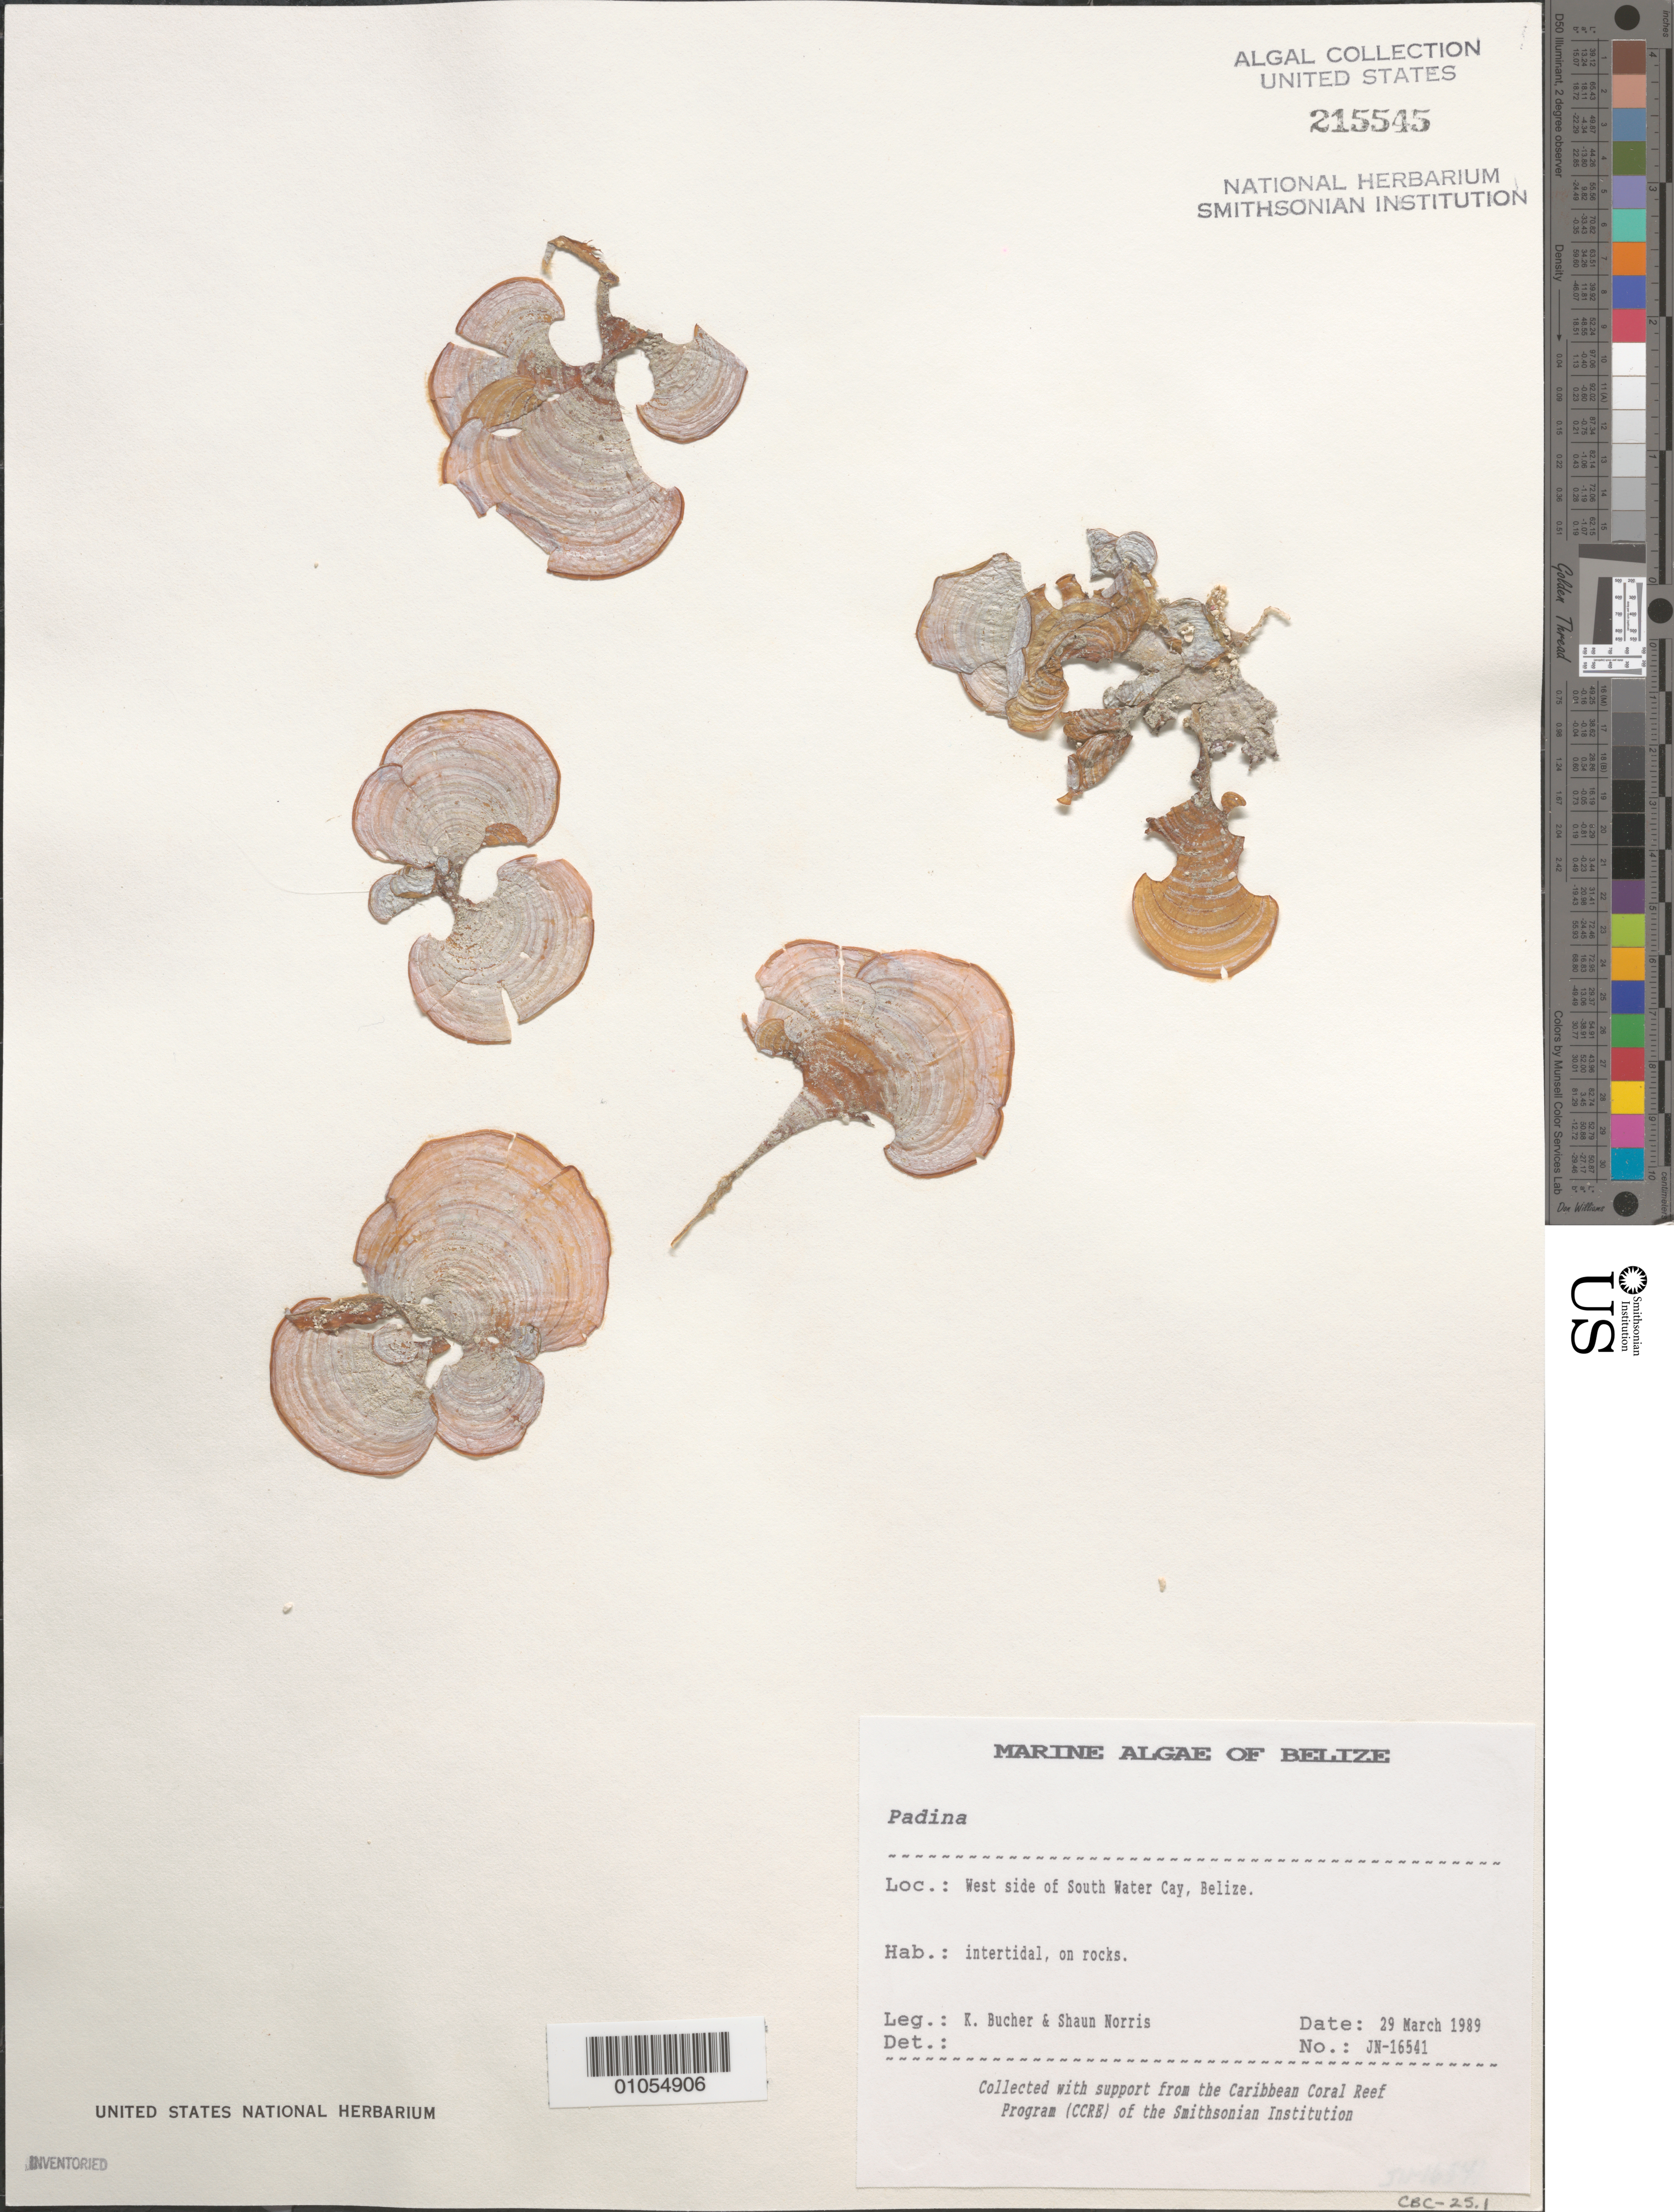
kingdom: Chromista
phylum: Ochrophyta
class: Phaeophyceae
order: Dictyotales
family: Dictyotaceae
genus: Padina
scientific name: Padina sp.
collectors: K. E. Bucher & S. Norris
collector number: JN-16541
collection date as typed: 29 Mar 1989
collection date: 1989-03-29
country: Belize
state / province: Stann Creek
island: South Water Cay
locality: West side of cay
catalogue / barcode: US 215545